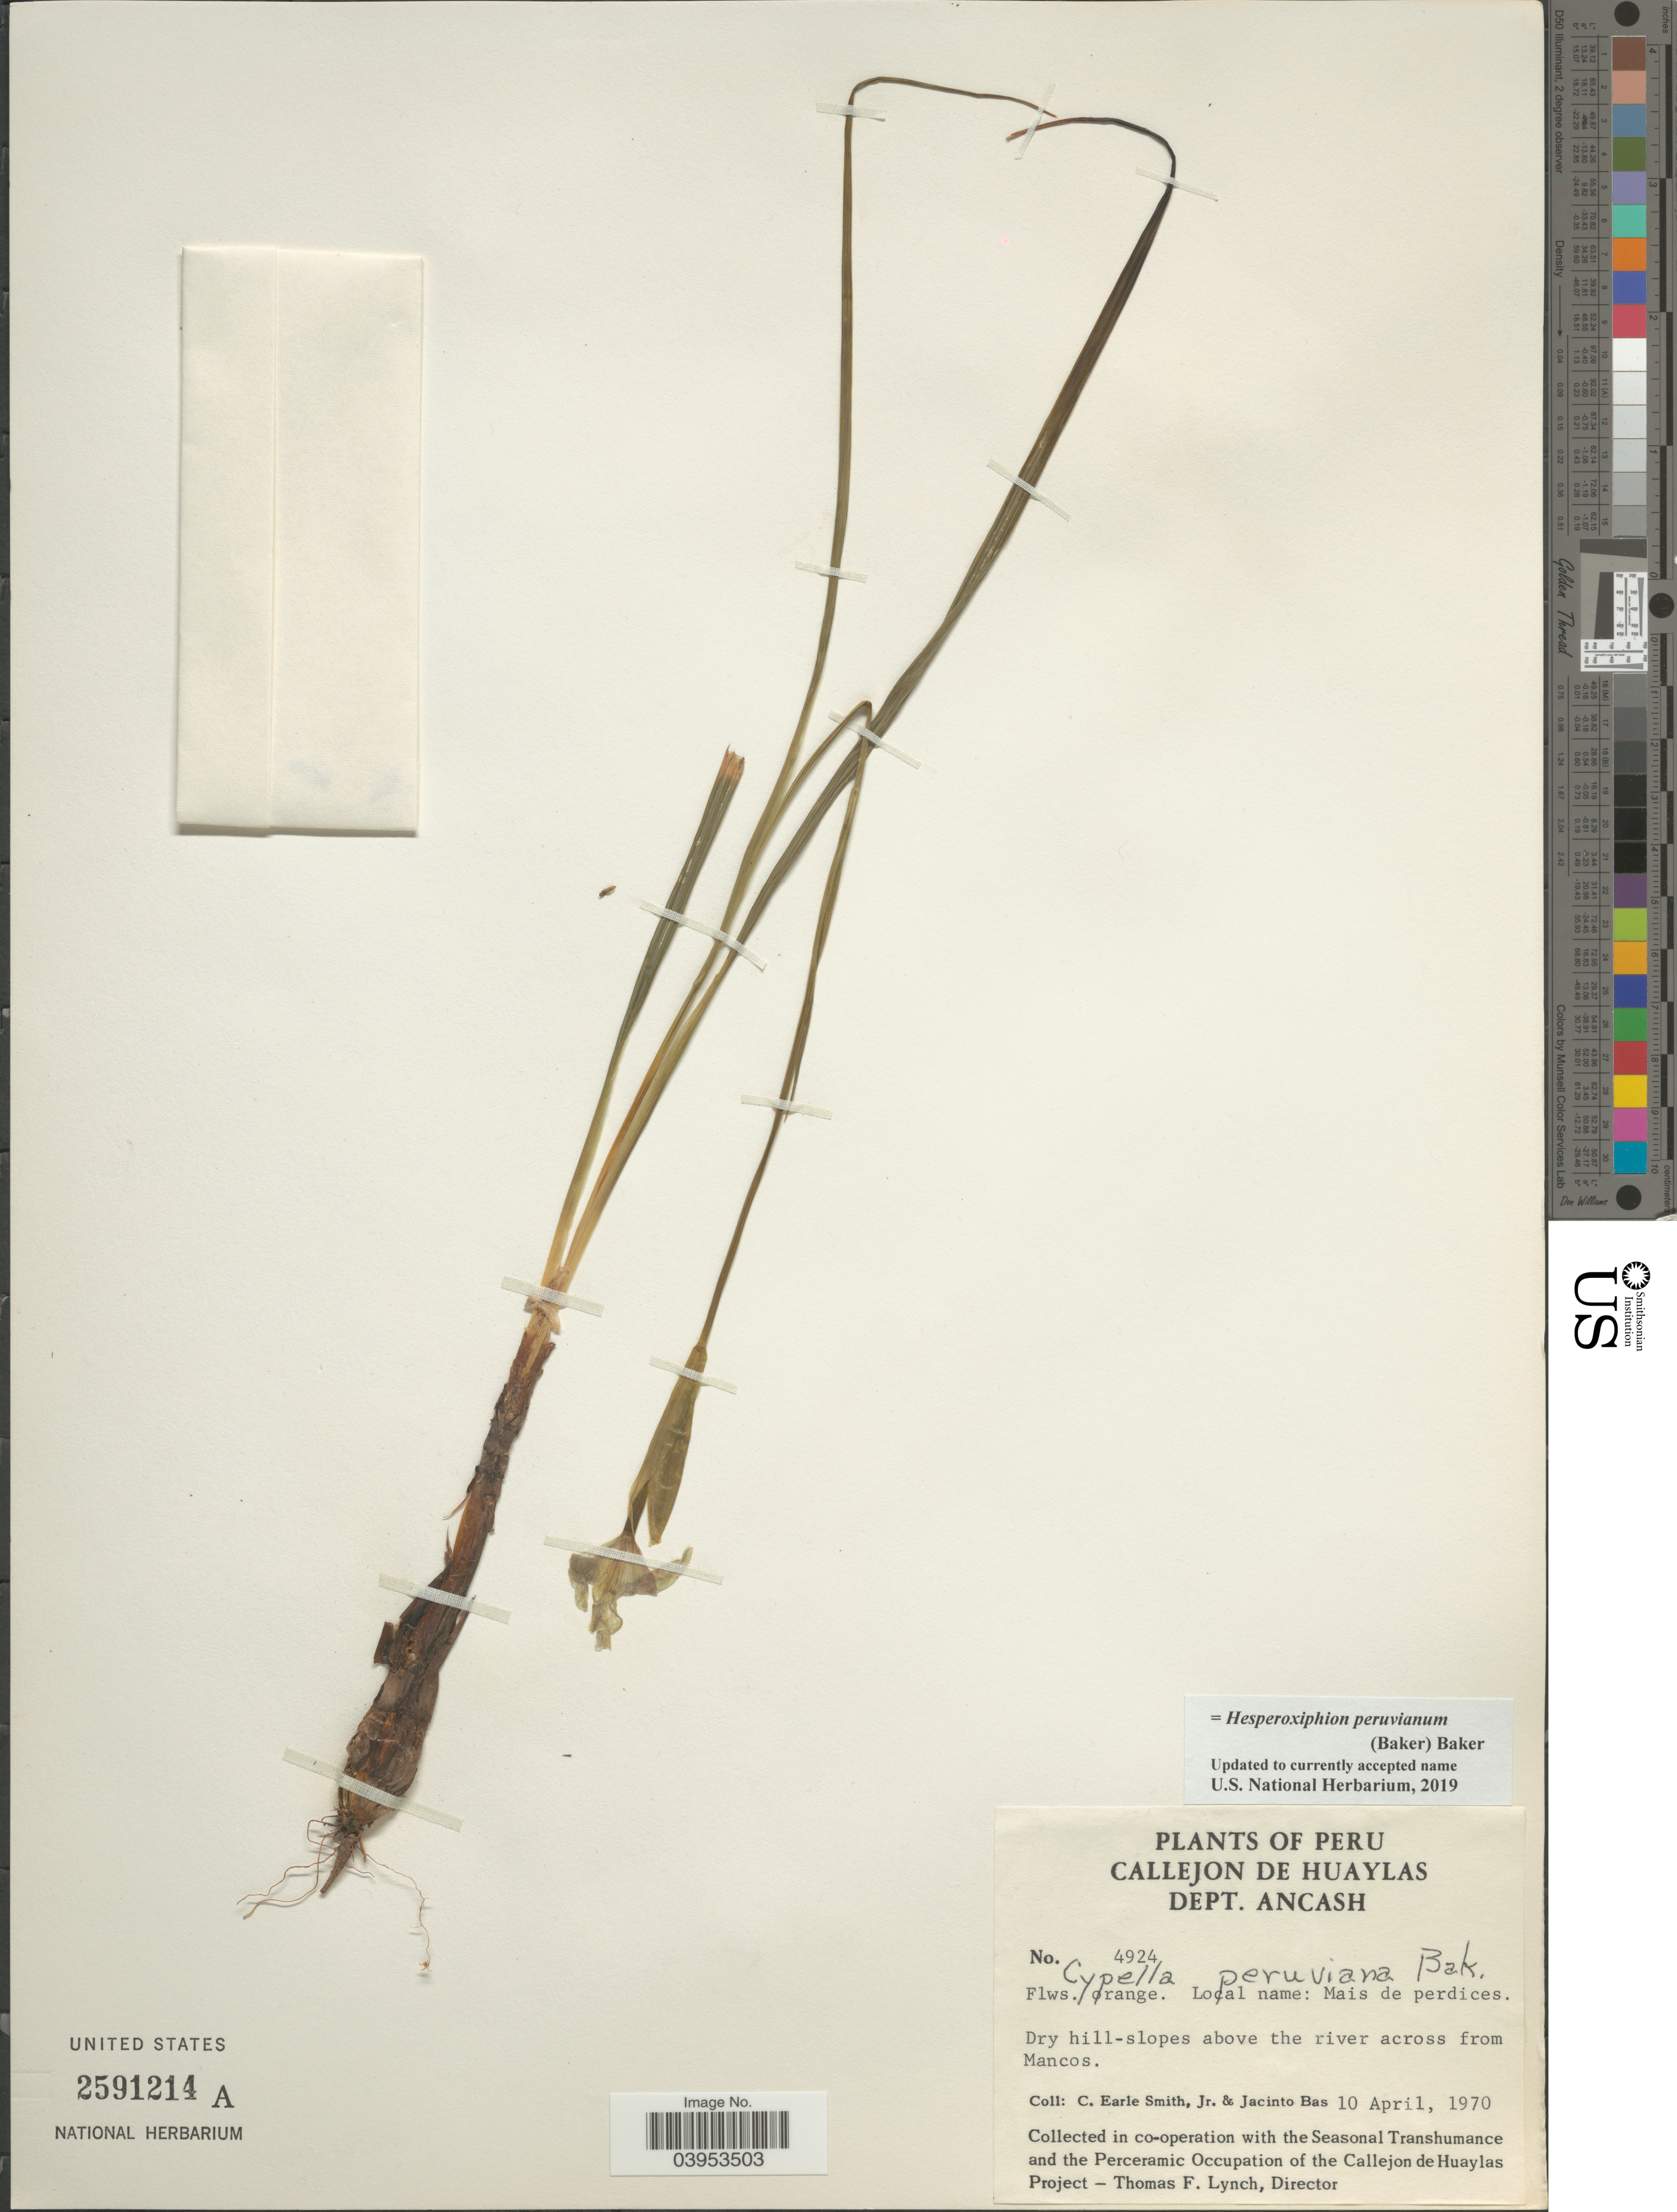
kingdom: Plantae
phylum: Tracheophyta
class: Liliopsida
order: Asparagales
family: Iridaceae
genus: Hesperoxiphion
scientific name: Hesperoxiphion peruvianum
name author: Baker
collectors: C. E. Smith Jr. & J. Bas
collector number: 4924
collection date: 1970-04-10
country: Peru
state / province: Ancash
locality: Callejon de Huaylas. Dept. Ancash. Above the river across from Mancos.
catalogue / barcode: US 2591214A